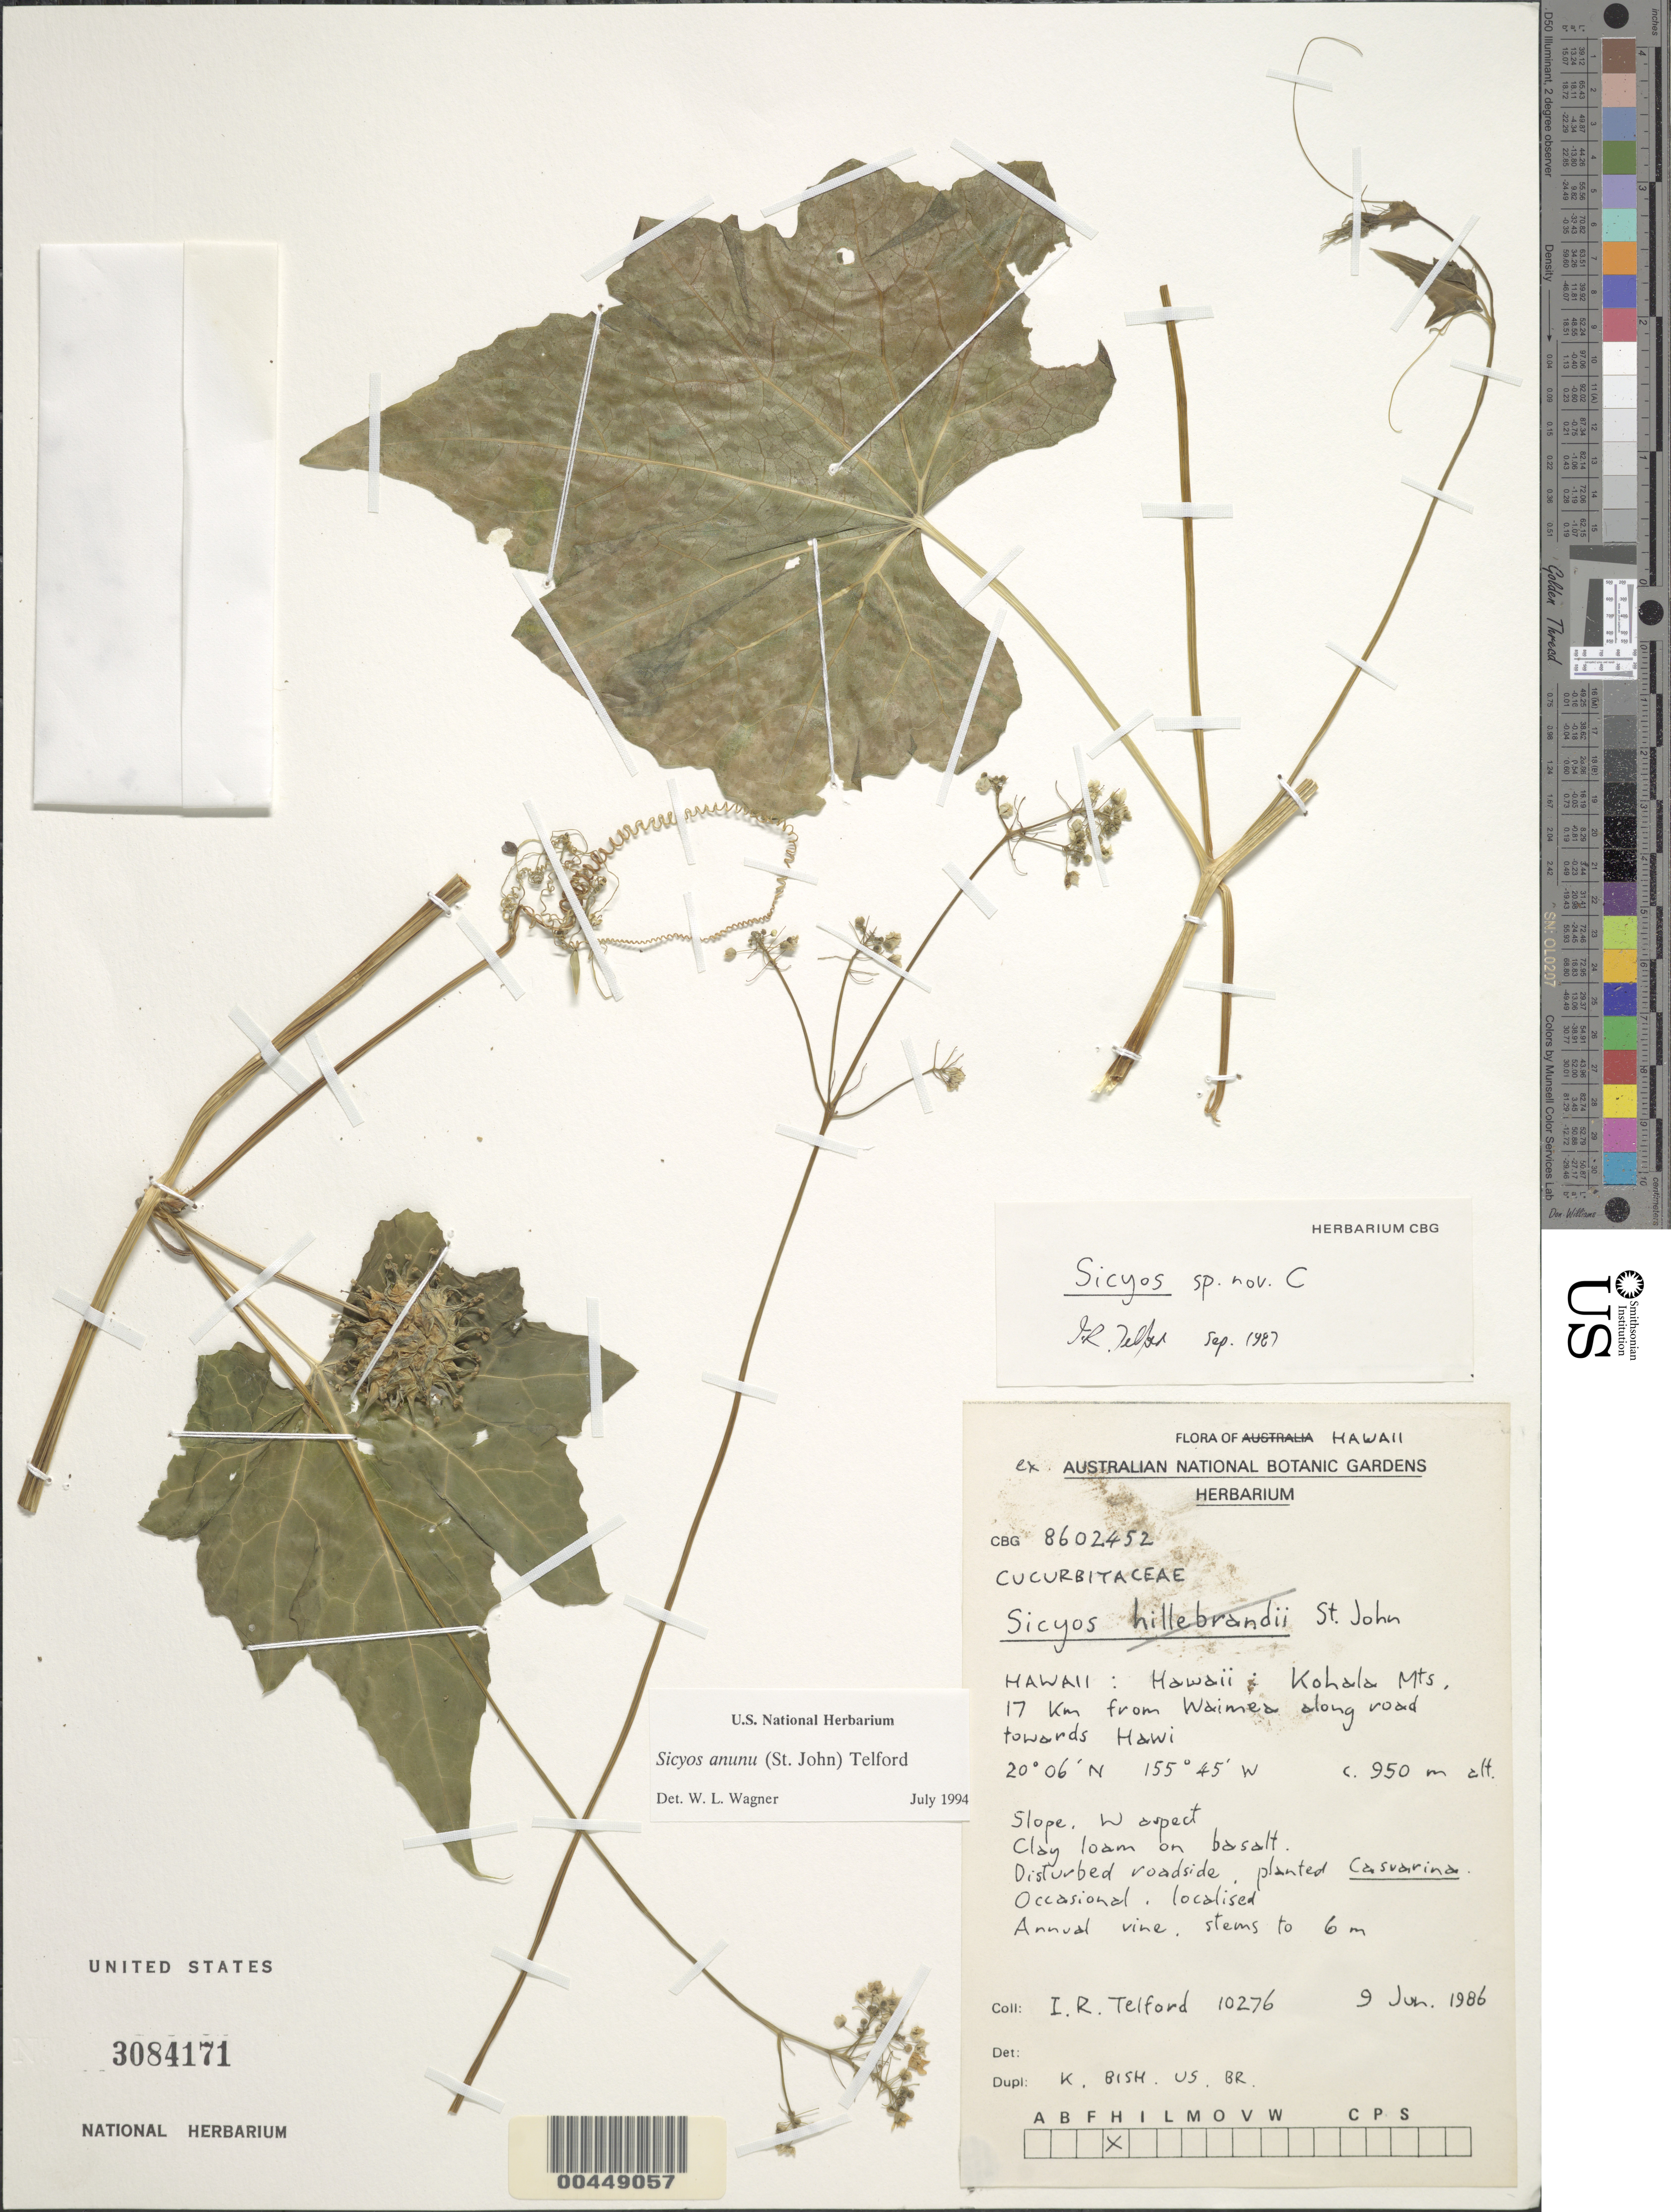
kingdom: Plantae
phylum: Tracheophyta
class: Magnoliopsida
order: Cucurbitales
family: Cucurbitaceae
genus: Sicyos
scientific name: Sicyos anunu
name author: (H. St. John) I. Telford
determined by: Wagner, W. L., (BOT), Smithsonian Institution - National Museum of Natural History (UNITED STATES)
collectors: I. R. Telford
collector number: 10276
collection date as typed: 9 Jun 1986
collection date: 1986-06-09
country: United States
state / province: Hawaii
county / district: Hawaii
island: Hawaii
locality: Kohala Mts, 17 km from Waimea along rd towards Hawi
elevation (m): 950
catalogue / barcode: US 3084171